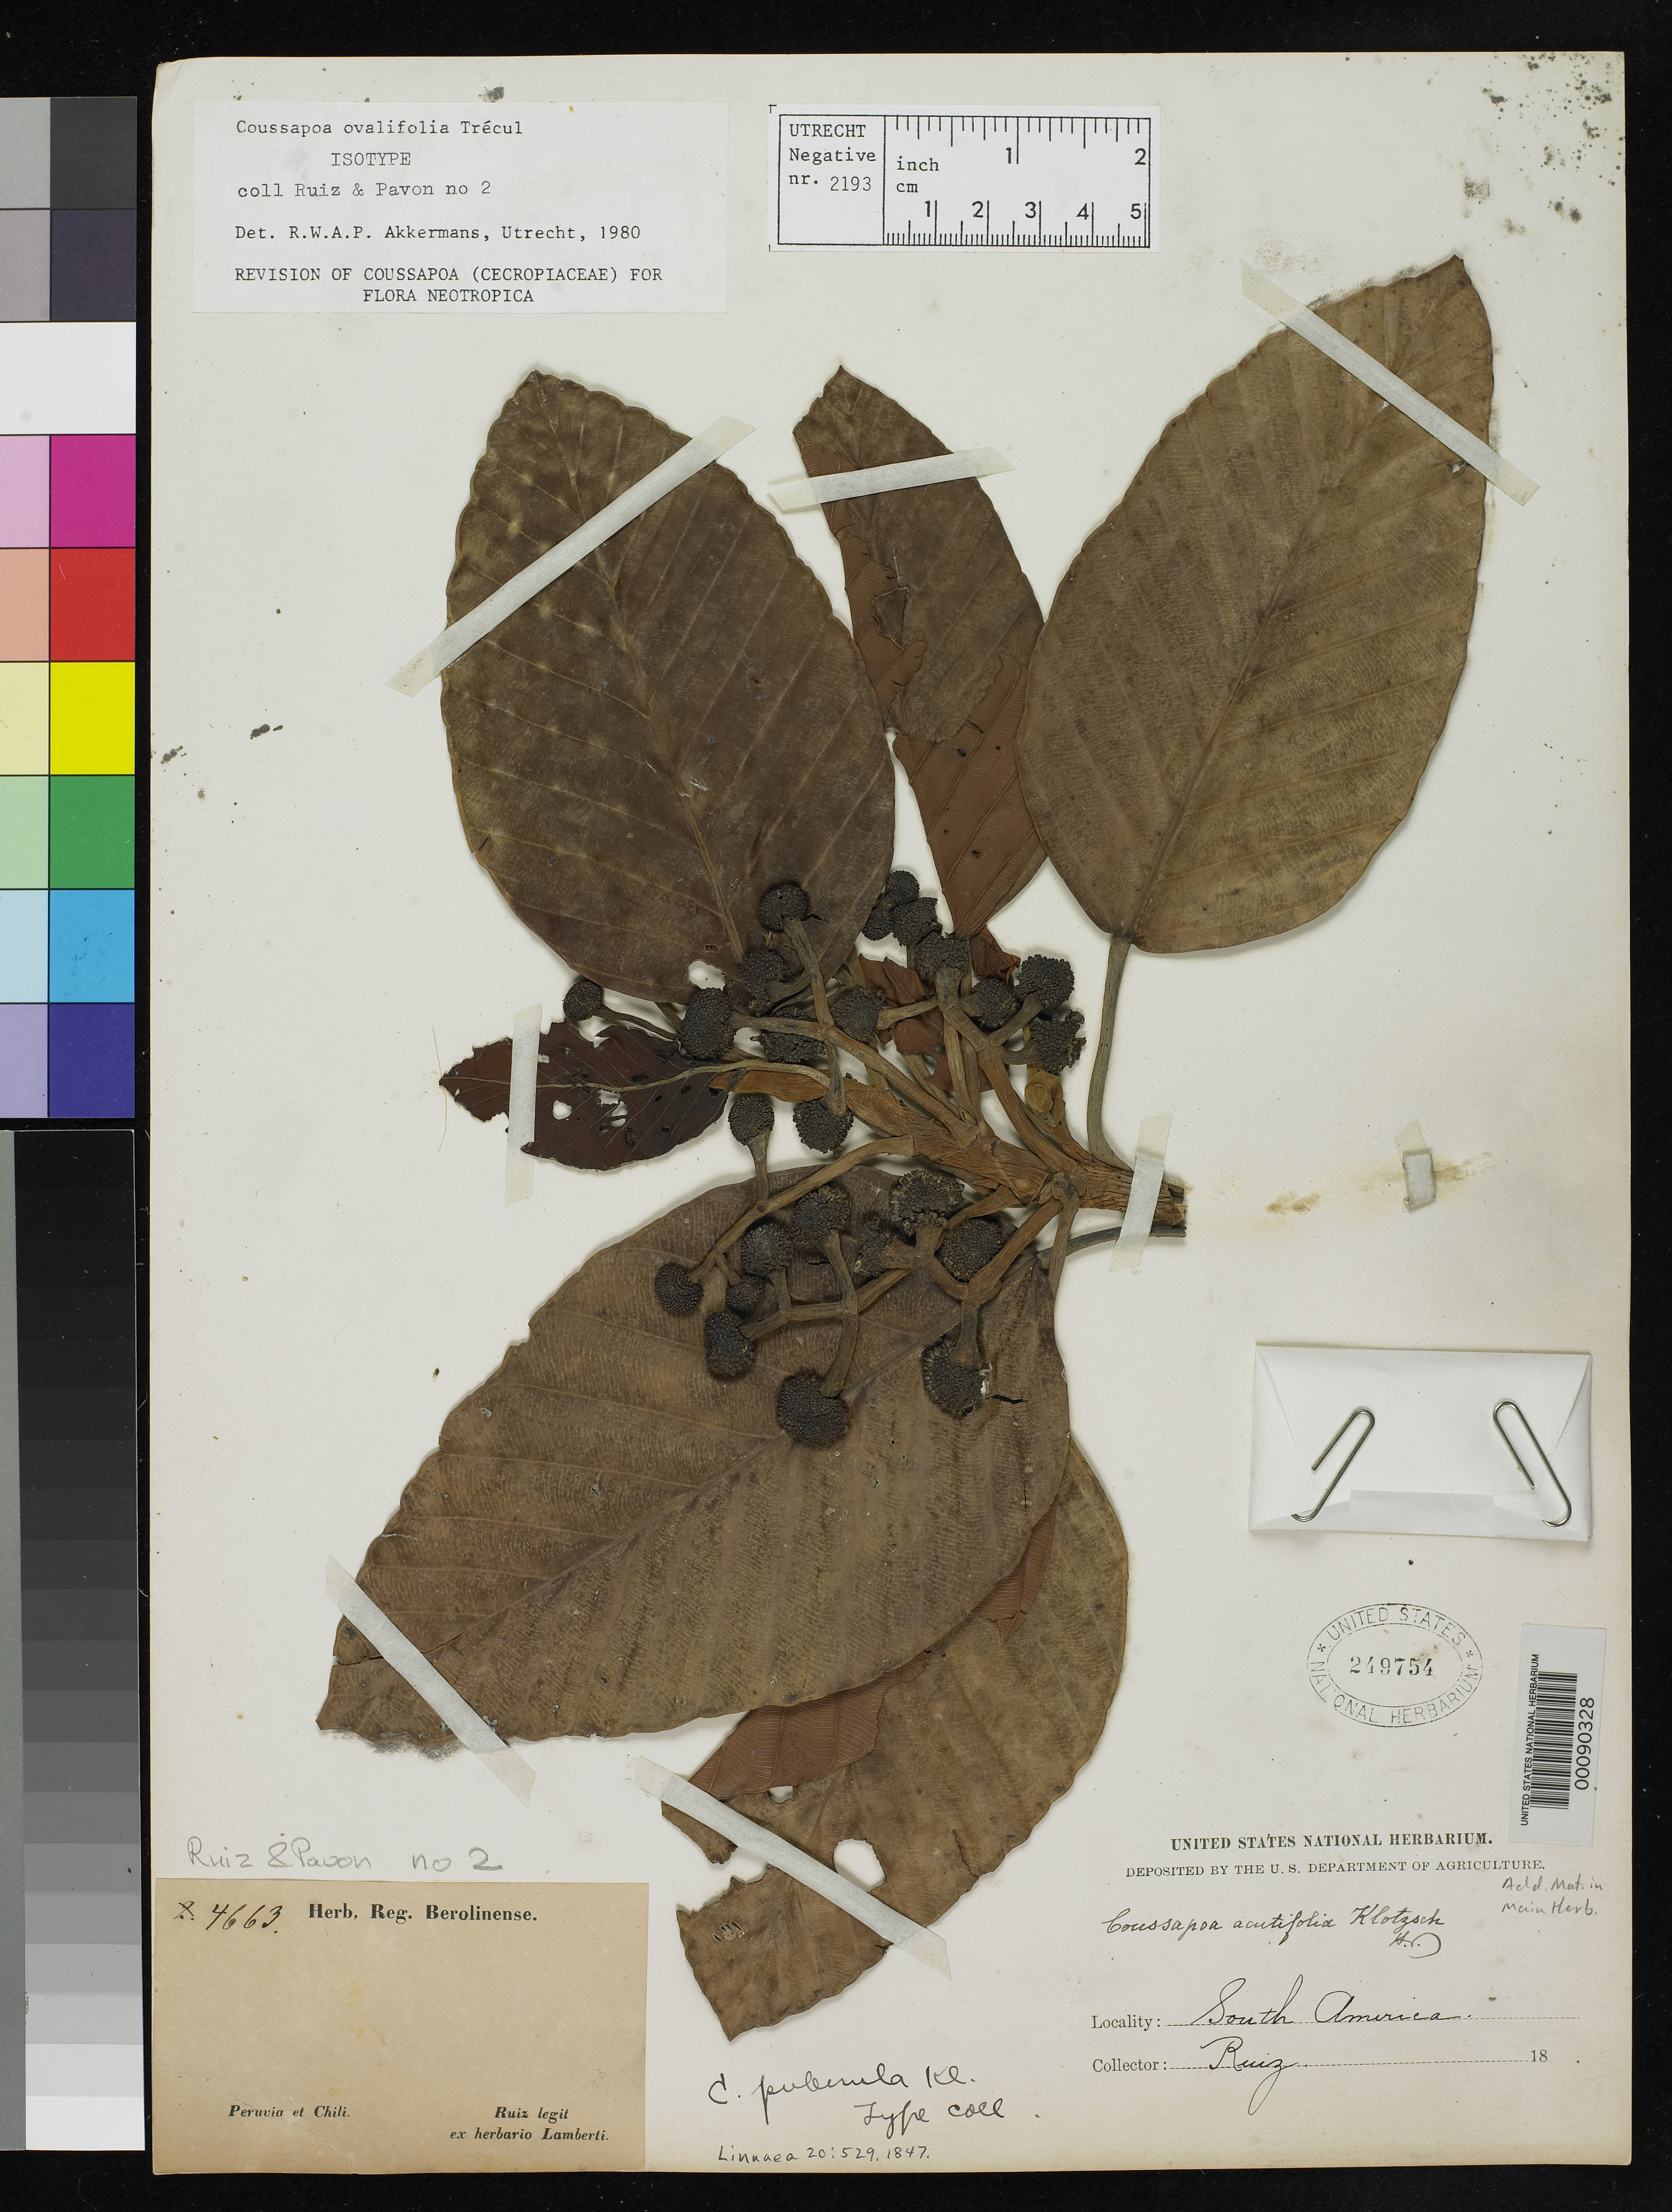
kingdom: Plantae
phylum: Tracheophyta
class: Magnoliopsida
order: Rosales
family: Urticaceae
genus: Coussapoa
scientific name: Coussapoa puberula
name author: Klotzsch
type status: Type Fragment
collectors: H. Ruiz López & J. A. Pavón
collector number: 2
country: Peru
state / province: San Martín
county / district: Mariscal Cáceres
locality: Rio Huallaga, margen Derecha del; Balsa Probana; dtto. Tocache Nuevo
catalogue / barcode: US 249754